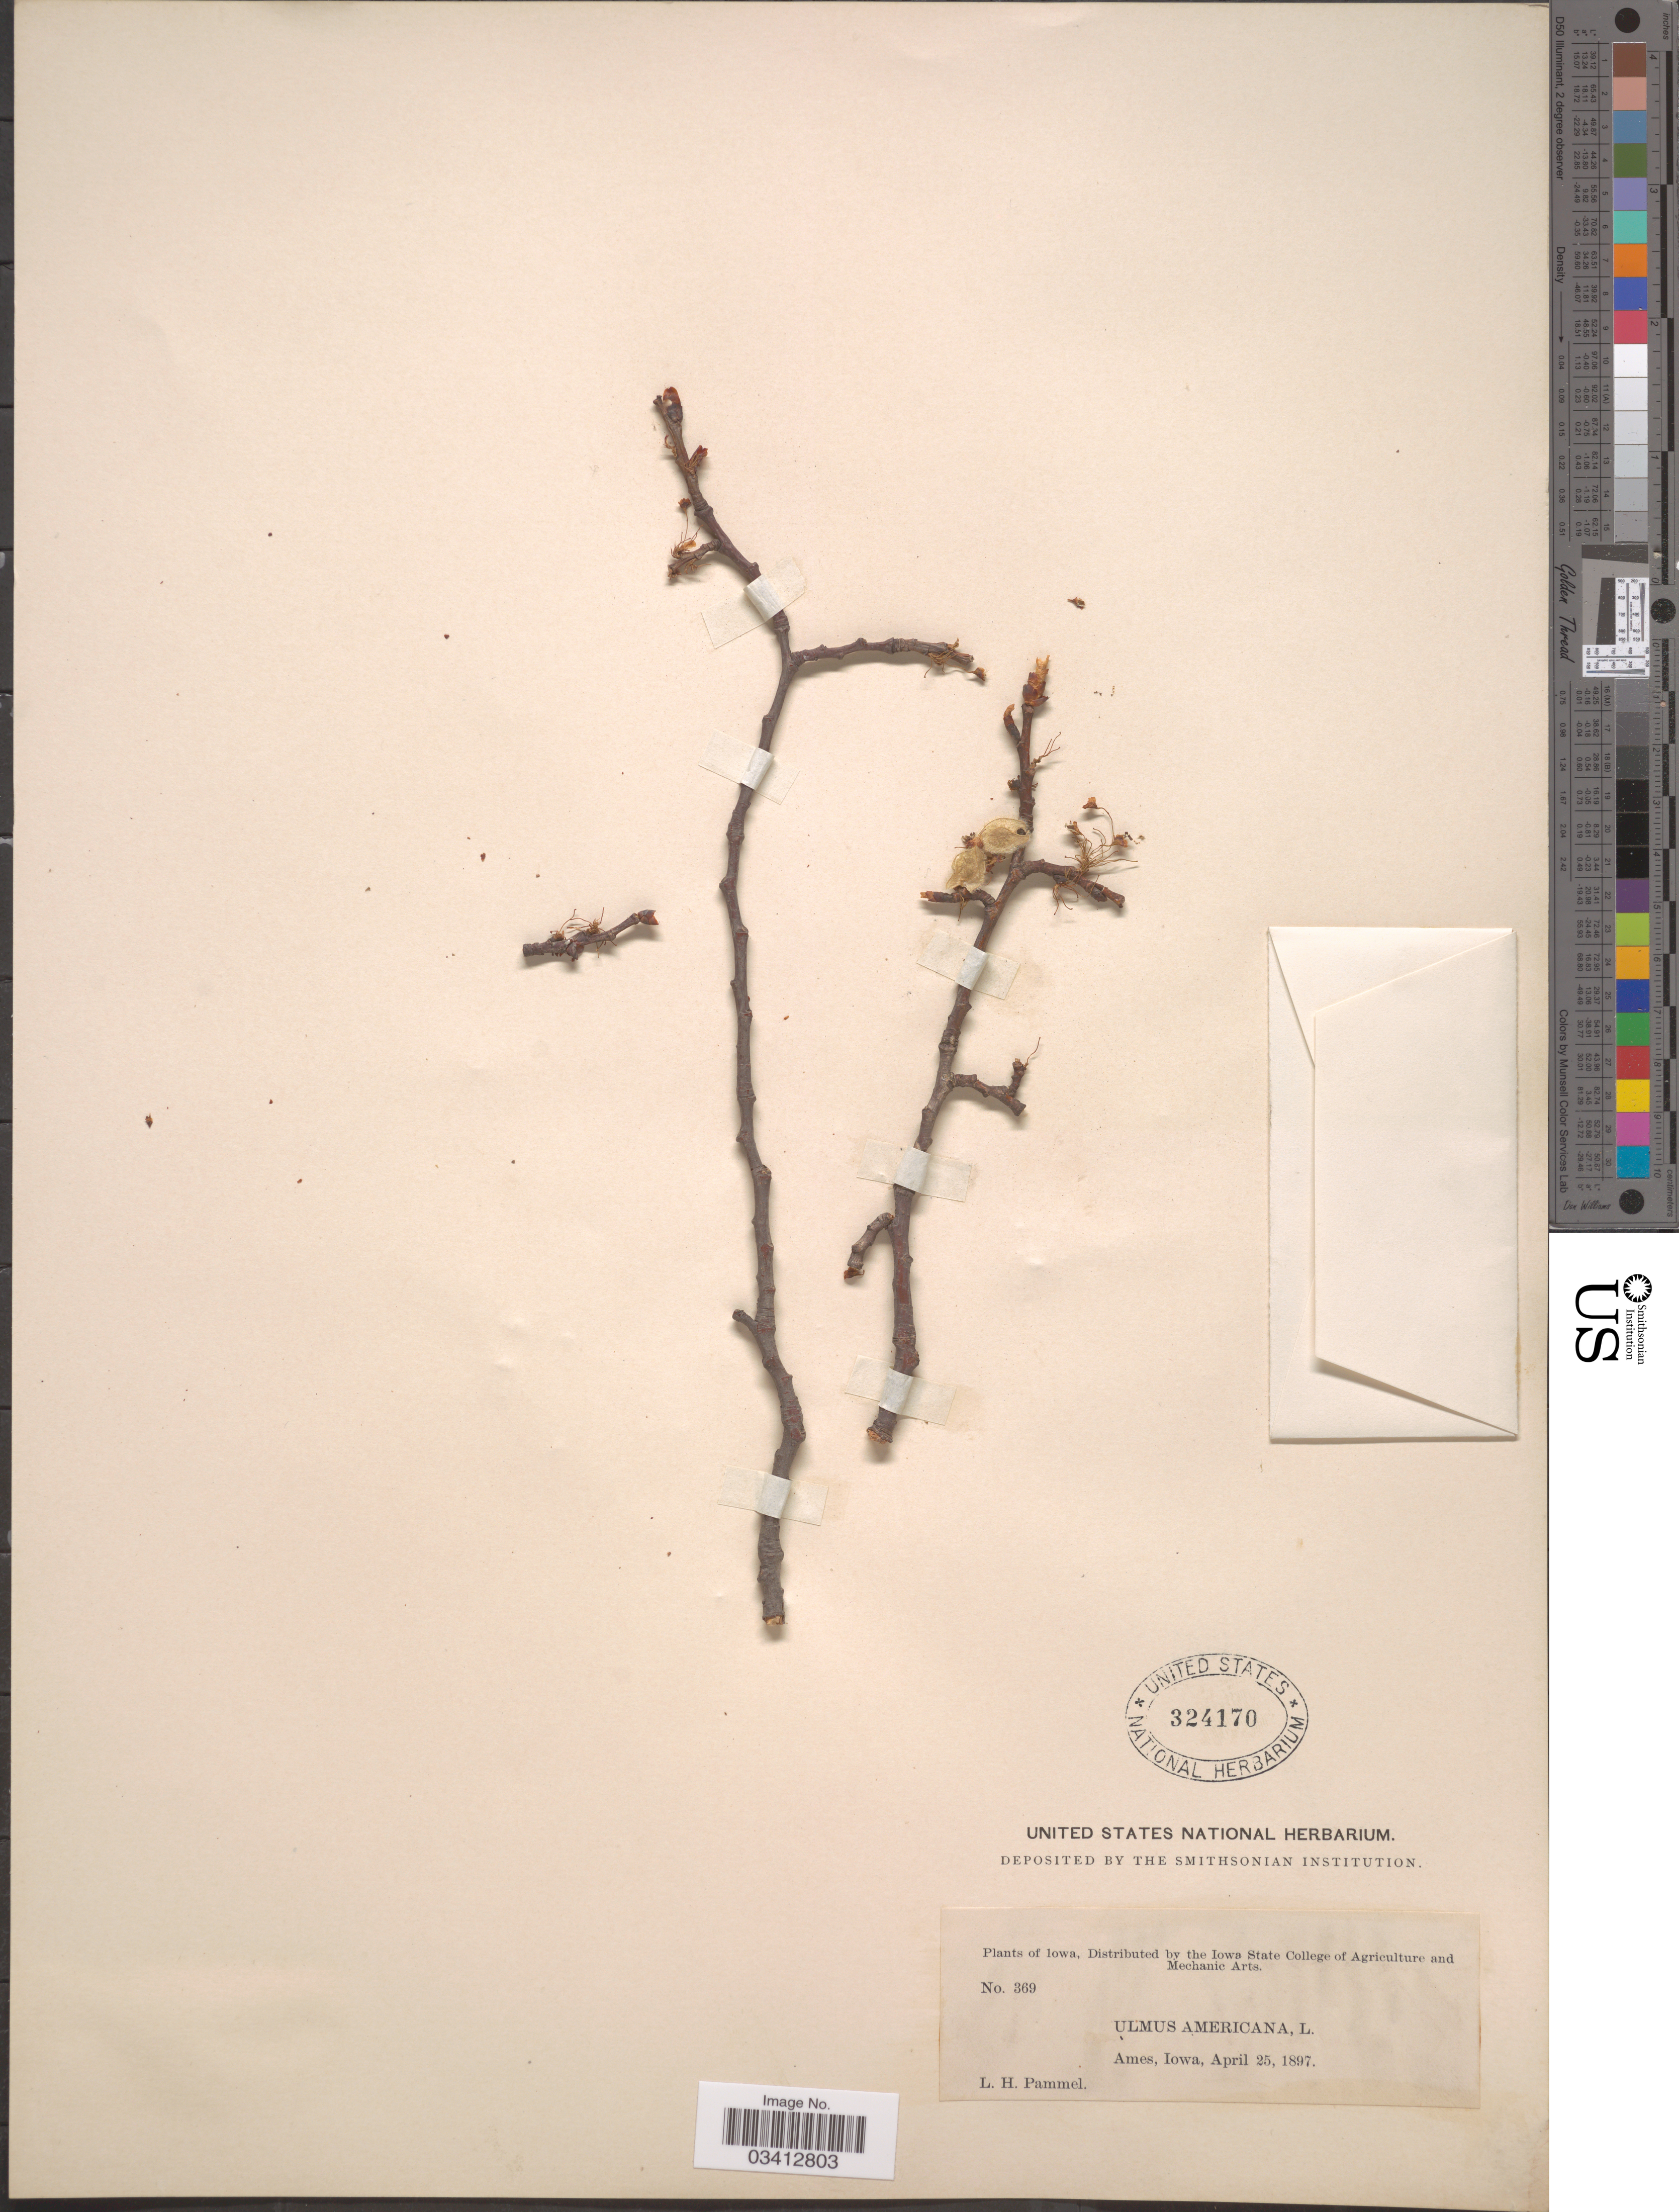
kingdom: Plantae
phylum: Tracheophyta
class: Magnoliopsida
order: Rosales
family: Ulmaceae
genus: Ulmus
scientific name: Ulmus americana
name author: L.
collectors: L. Pammel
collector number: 369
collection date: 1897-04-25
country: United States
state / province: Iowa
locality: Ames.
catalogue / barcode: US 324170